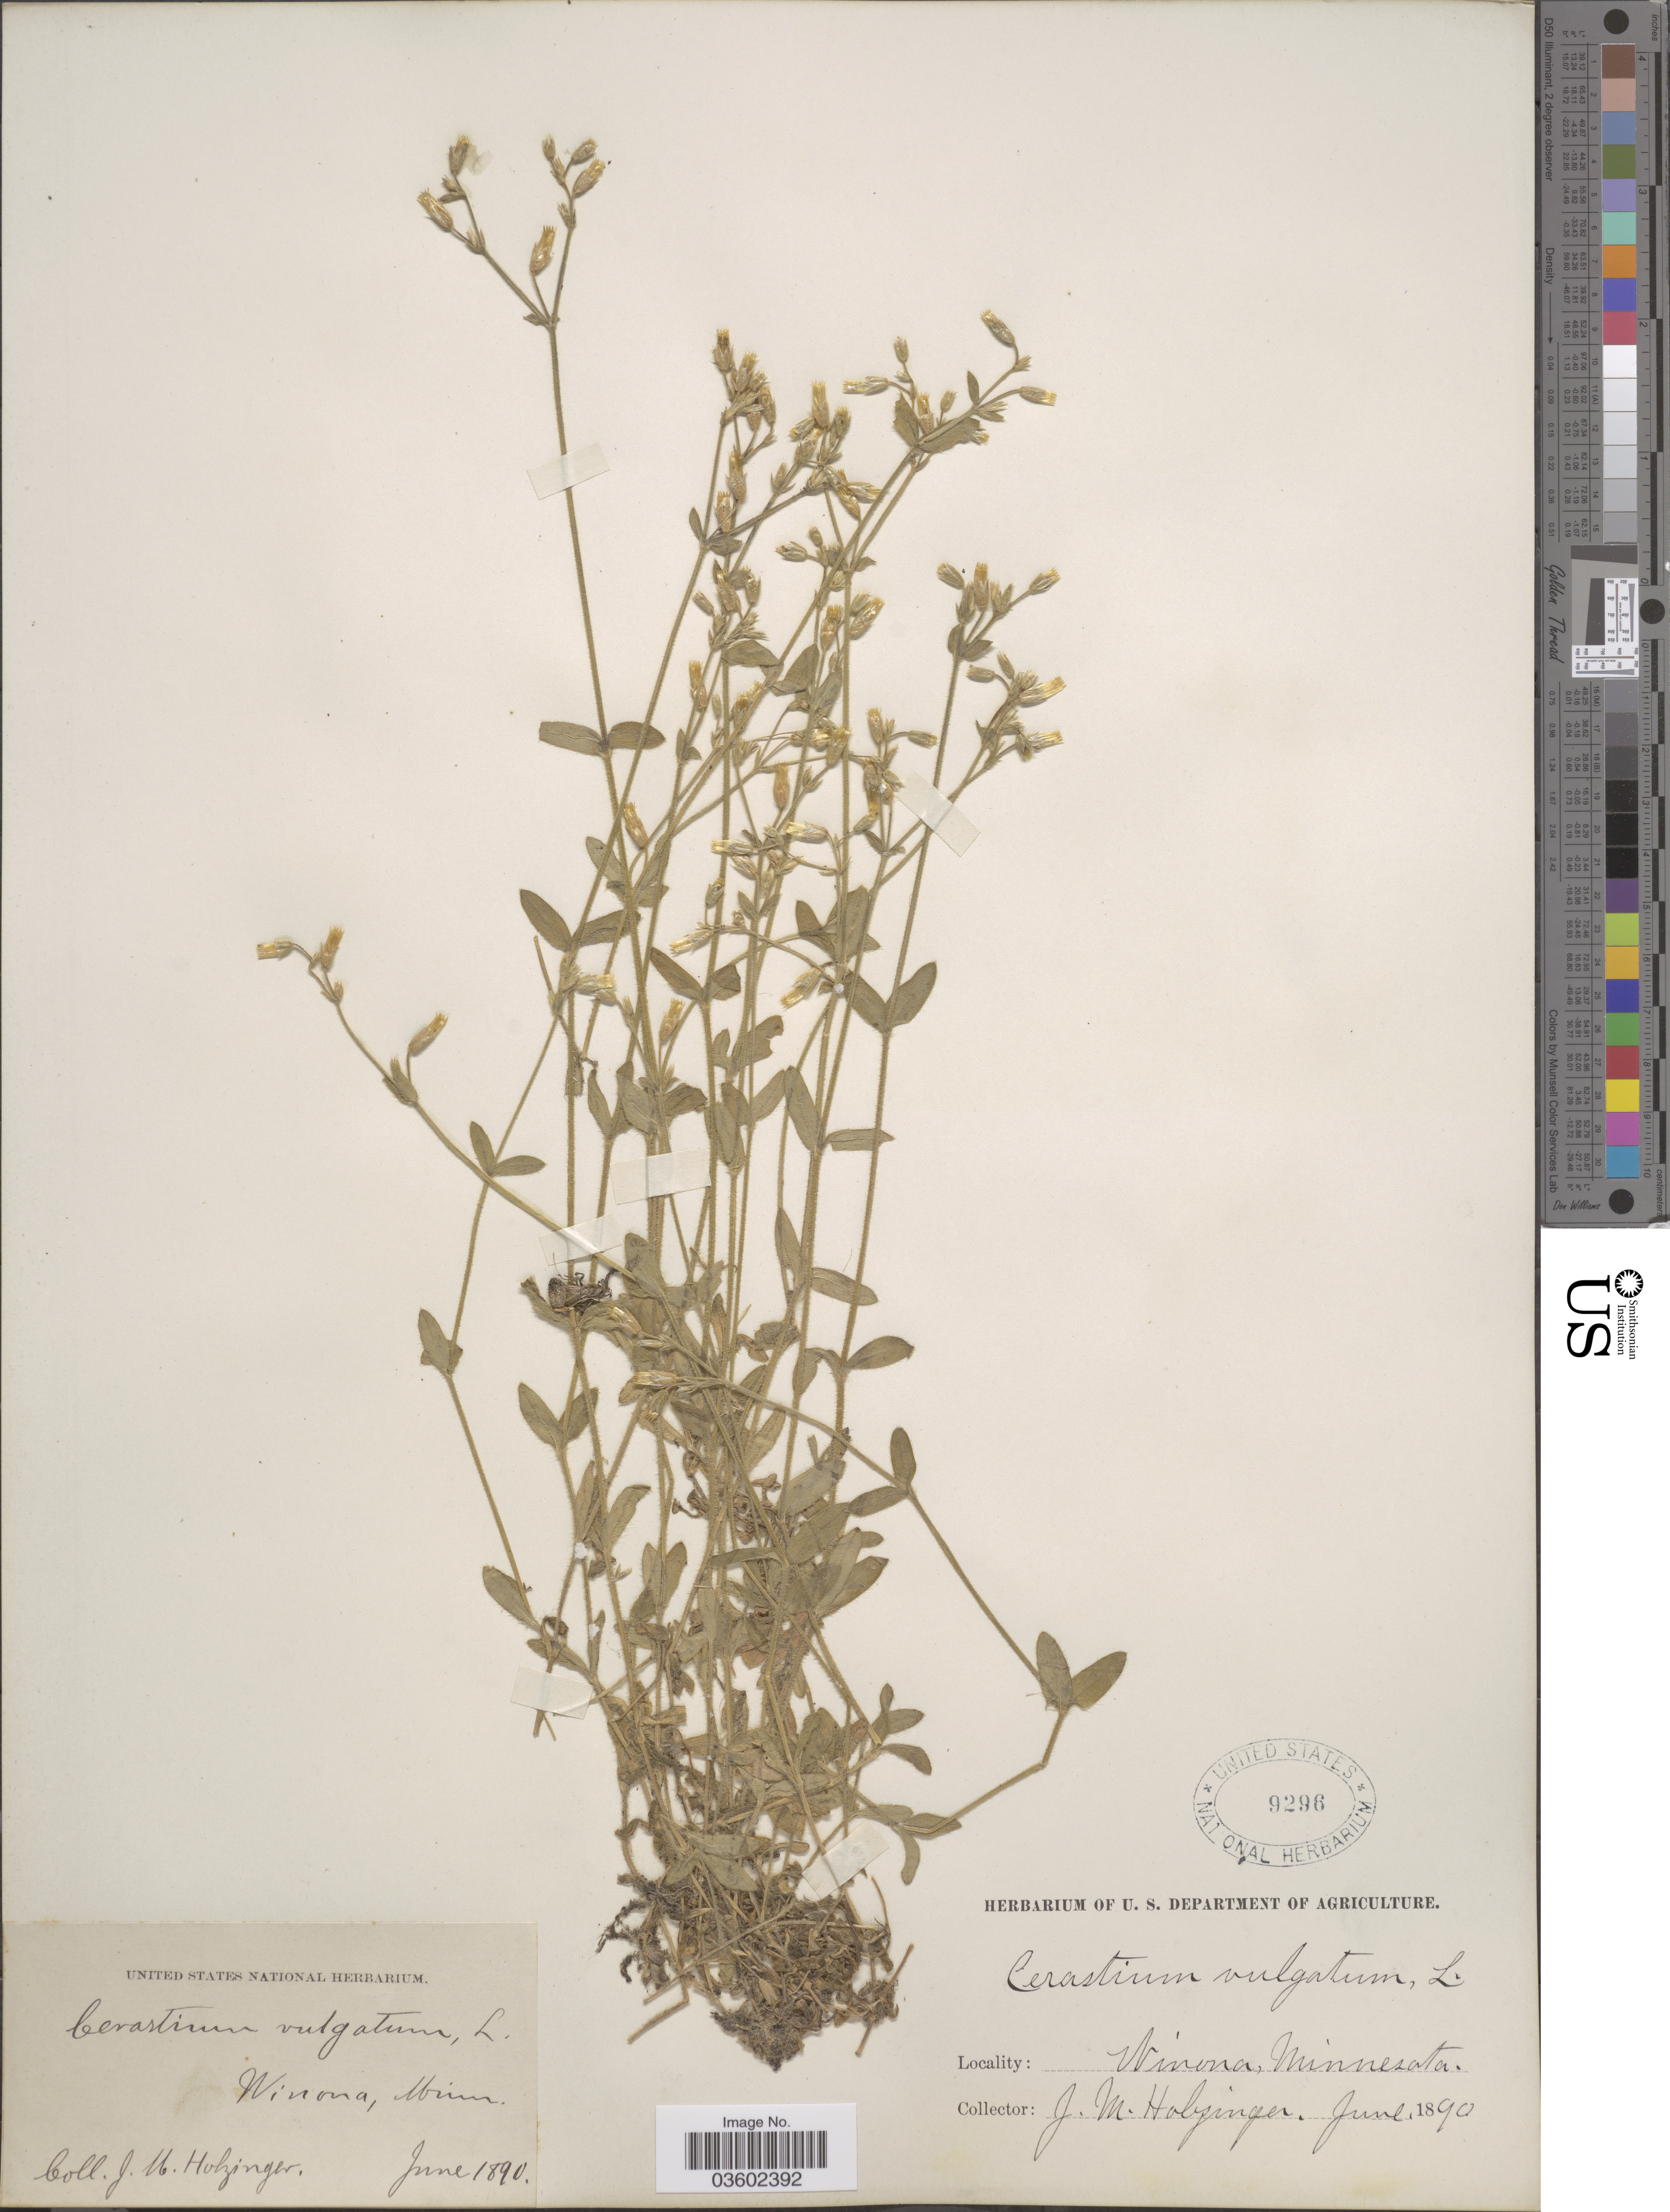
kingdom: Plantae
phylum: Tracheophyta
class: Magnoliopsida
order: Caryophyllales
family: Caryophyllaceae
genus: Cerastium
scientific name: Cerastium vulgatum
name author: L.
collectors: J. M. Holzinger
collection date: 1890-06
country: United States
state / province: Minnesota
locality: Winona.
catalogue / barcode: US 9296